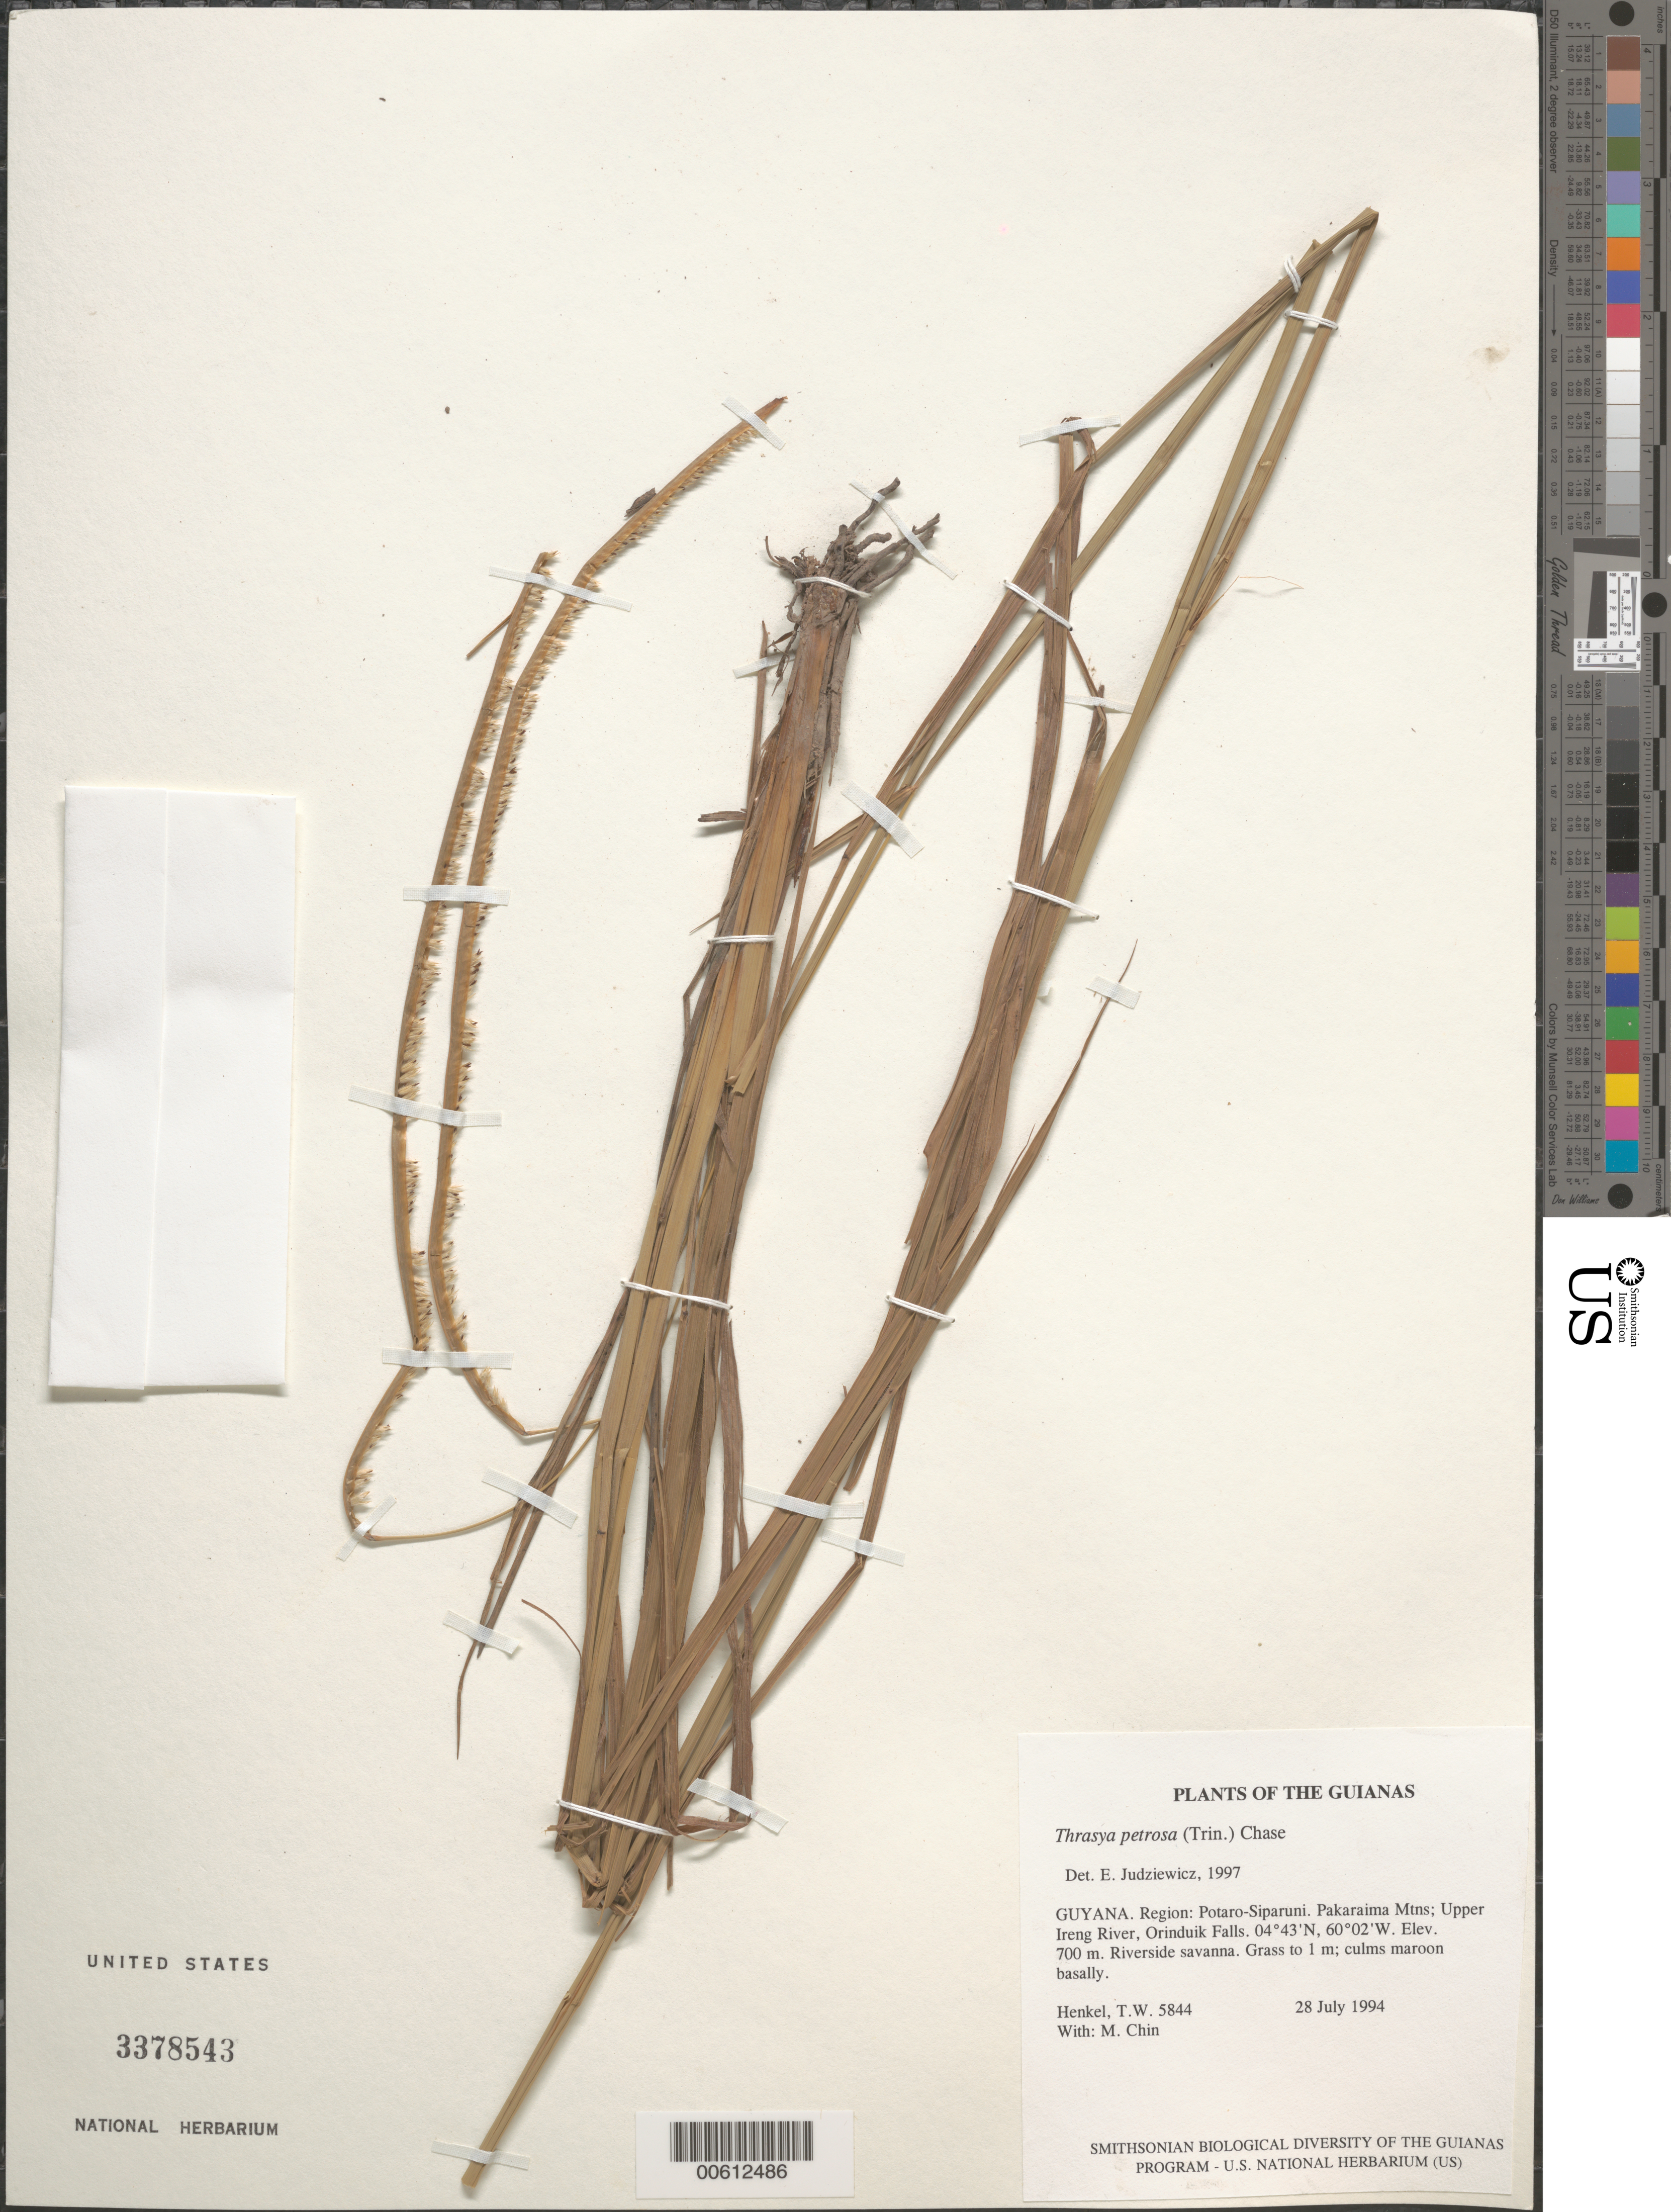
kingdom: Plantae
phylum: Tracheophyta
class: Liliopsida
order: Poales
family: Poaceae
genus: Thrasya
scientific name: Thrasya petrosa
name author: (Trin.) Chase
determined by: Judziewicz, E. J.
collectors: T. Henkel & M. Chin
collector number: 5844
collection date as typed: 28 July 1994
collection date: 1994-07-28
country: Guyana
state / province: Potaro-Siparuni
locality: Pakaraima Mtns; Upper Ireng River, Orinduik Falls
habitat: Riverside savanna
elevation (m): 700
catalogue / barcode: US 3378543